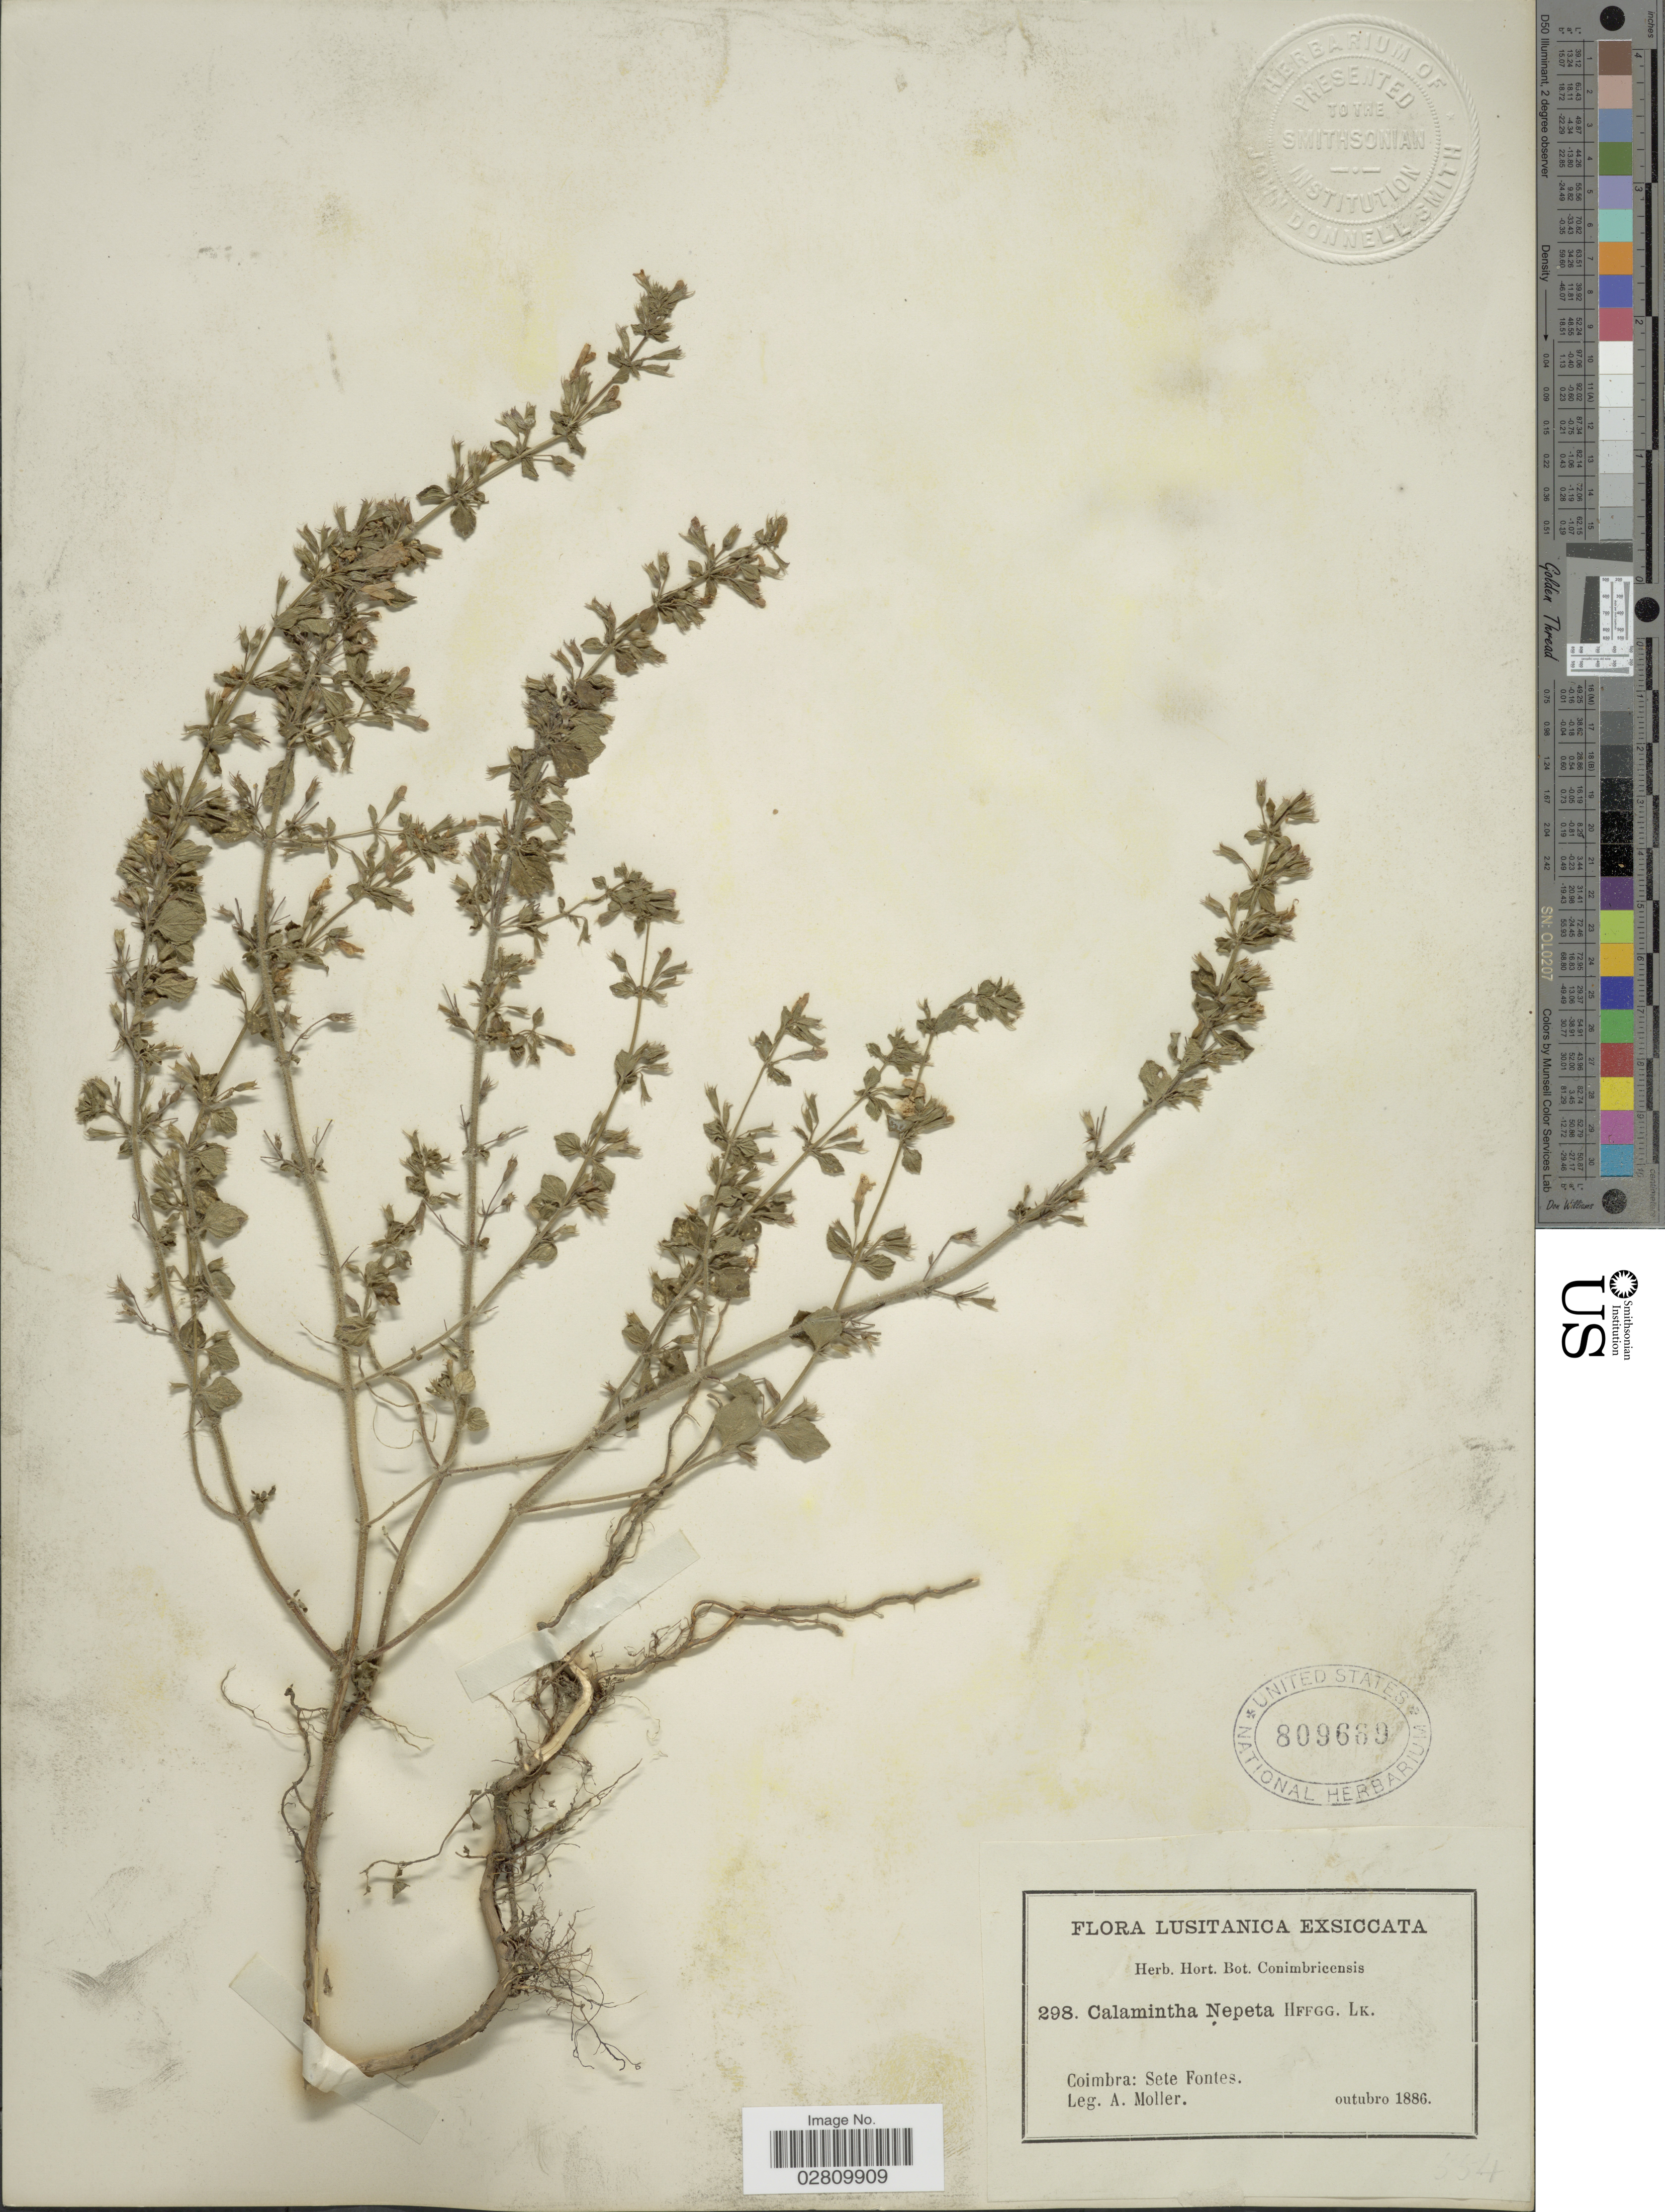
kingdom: Plantae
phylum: Tracheophyta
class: Magnoliopsida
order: Lamiales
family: Lamiaceae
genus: Clinopodium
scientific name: Clinopodium nepeta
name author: (L.) Kuntze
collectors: A. Moller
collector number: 298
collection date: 1886-10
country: Portugal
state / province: Coimbra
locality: Lusitanica. Coimbra: Sete Fontes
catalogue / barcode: US 809669